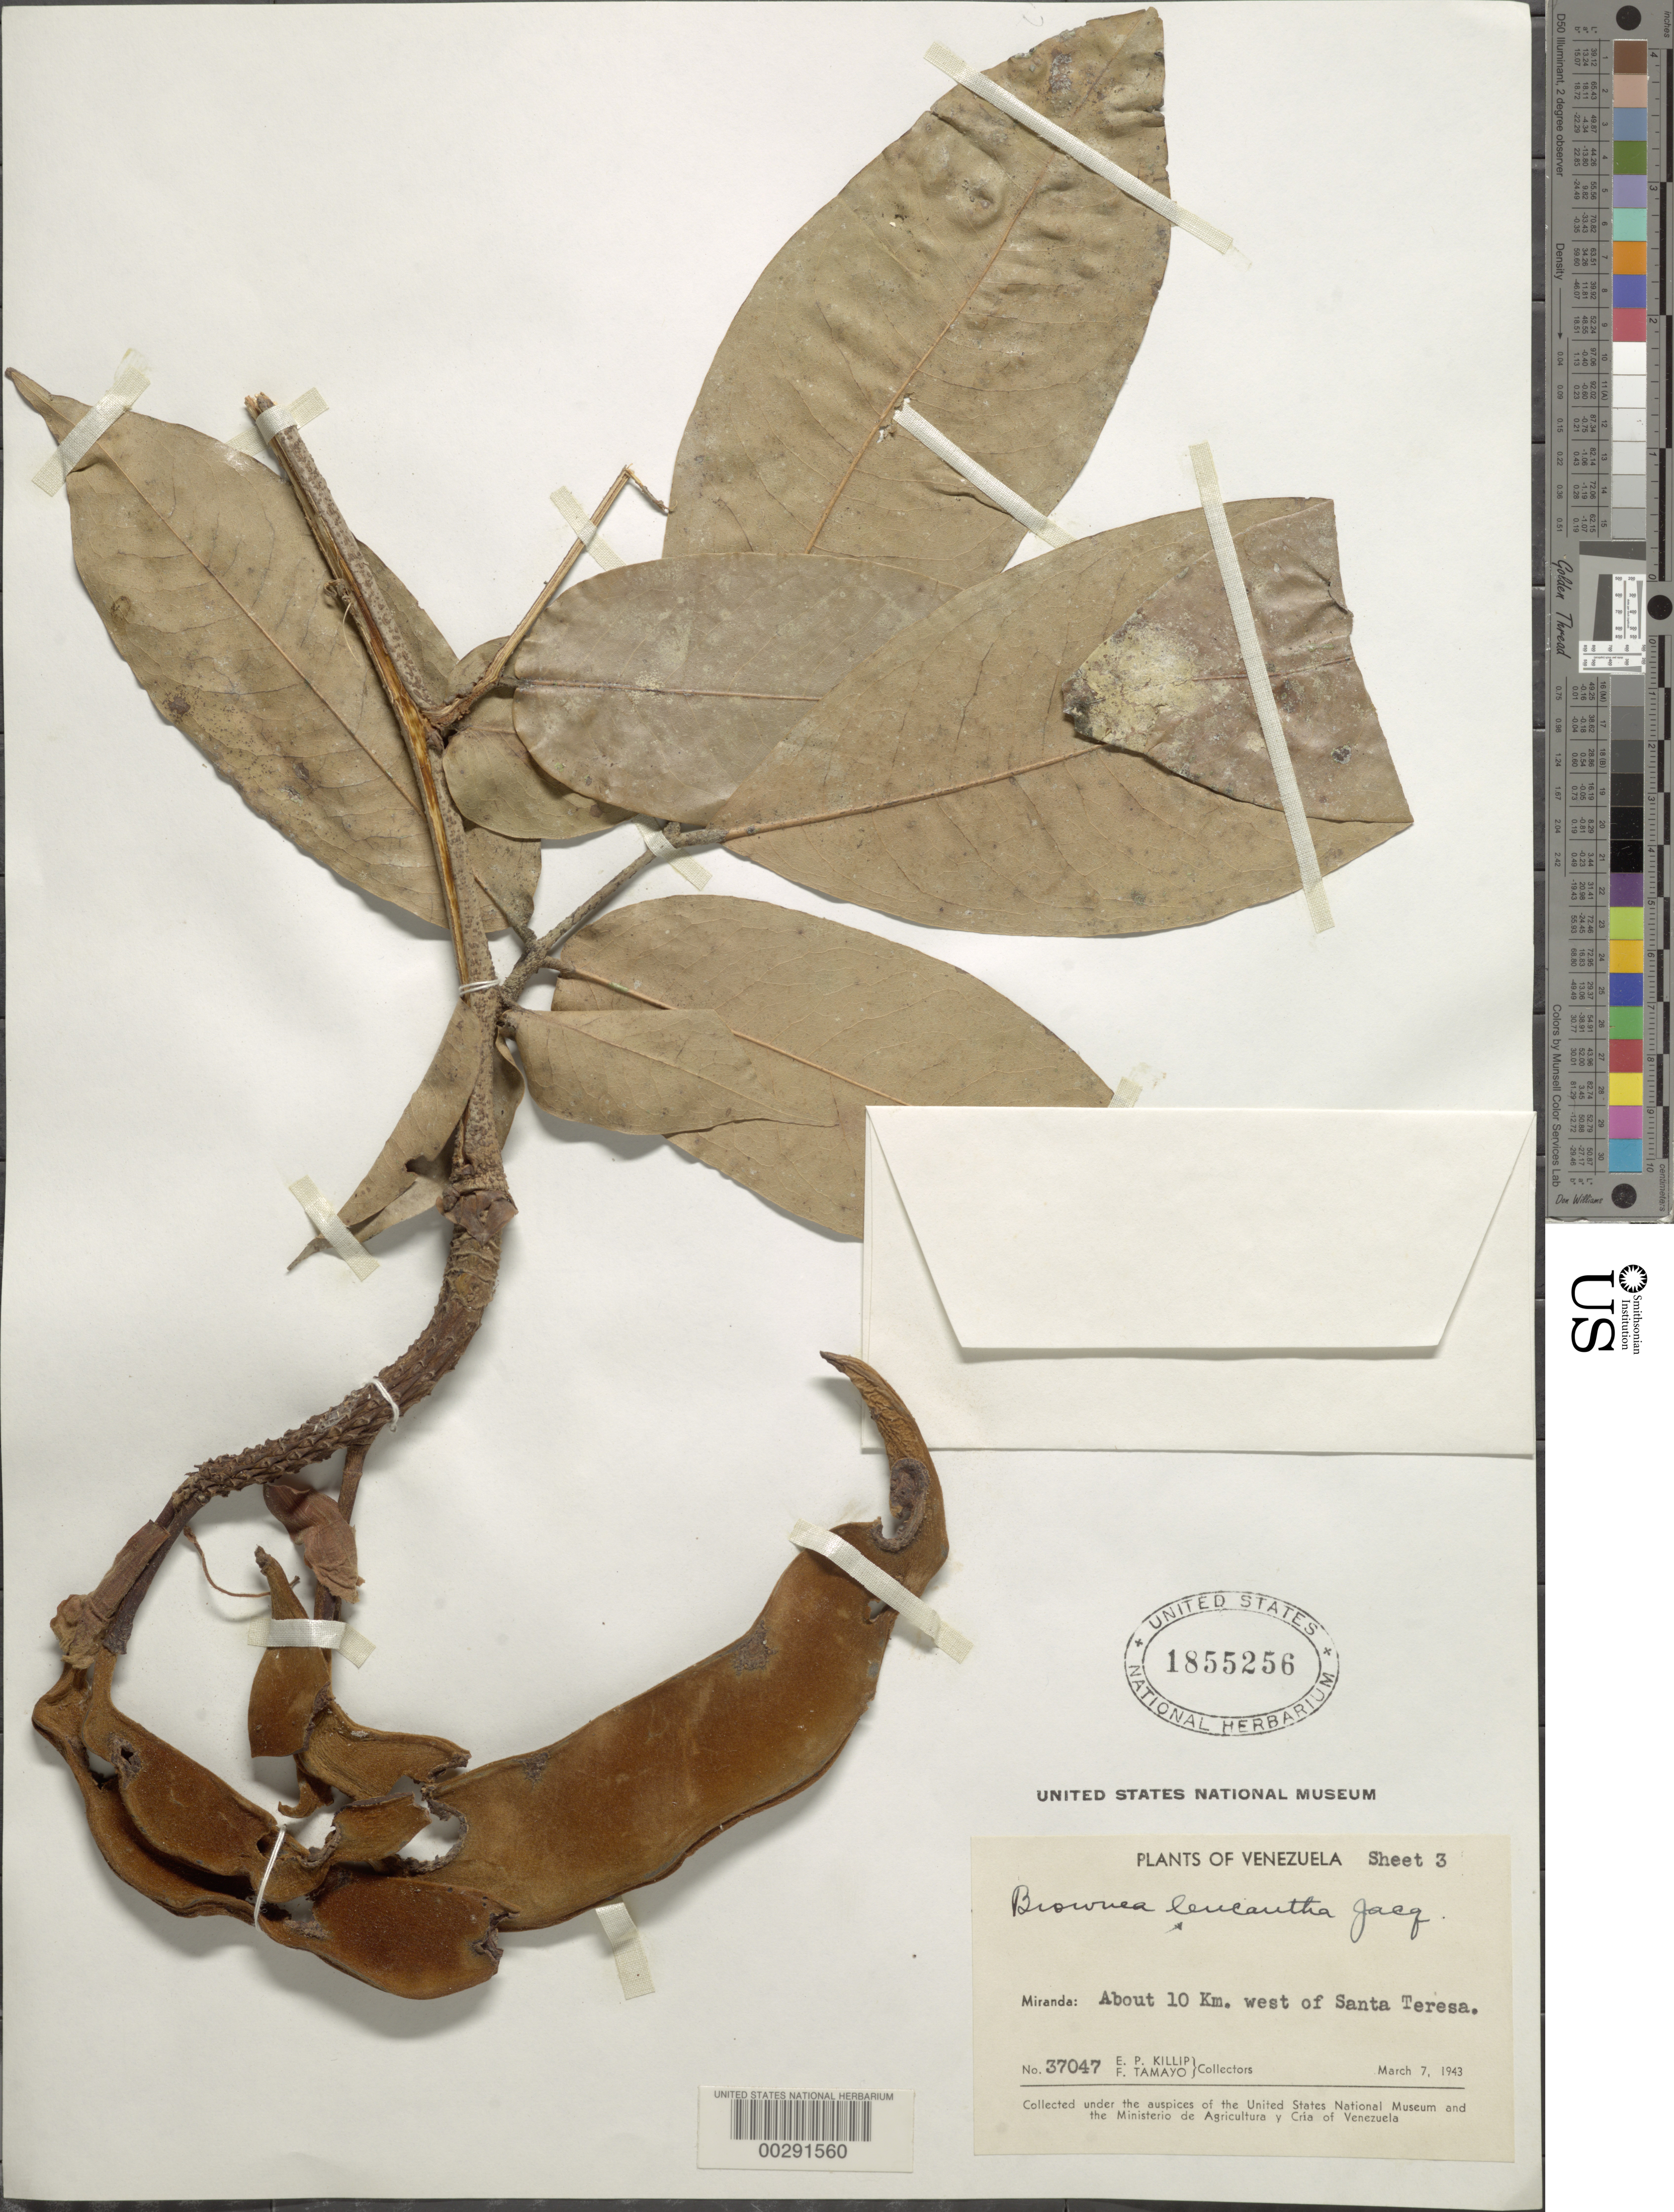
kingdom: Plantae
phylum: Tracheophyta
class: Magnoliopsida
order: Fabales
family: Fabaceae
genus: Brownea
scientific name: Brownea leucantha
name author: Jacq.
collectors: E. P. Killip & F. Tamayo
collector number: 37047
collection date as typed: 07 Mar 1943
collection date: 1943-03-07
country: Venezuela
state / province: Miranda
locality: About 10 km w of santa teresa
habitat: Woods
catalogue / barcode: US 1855256